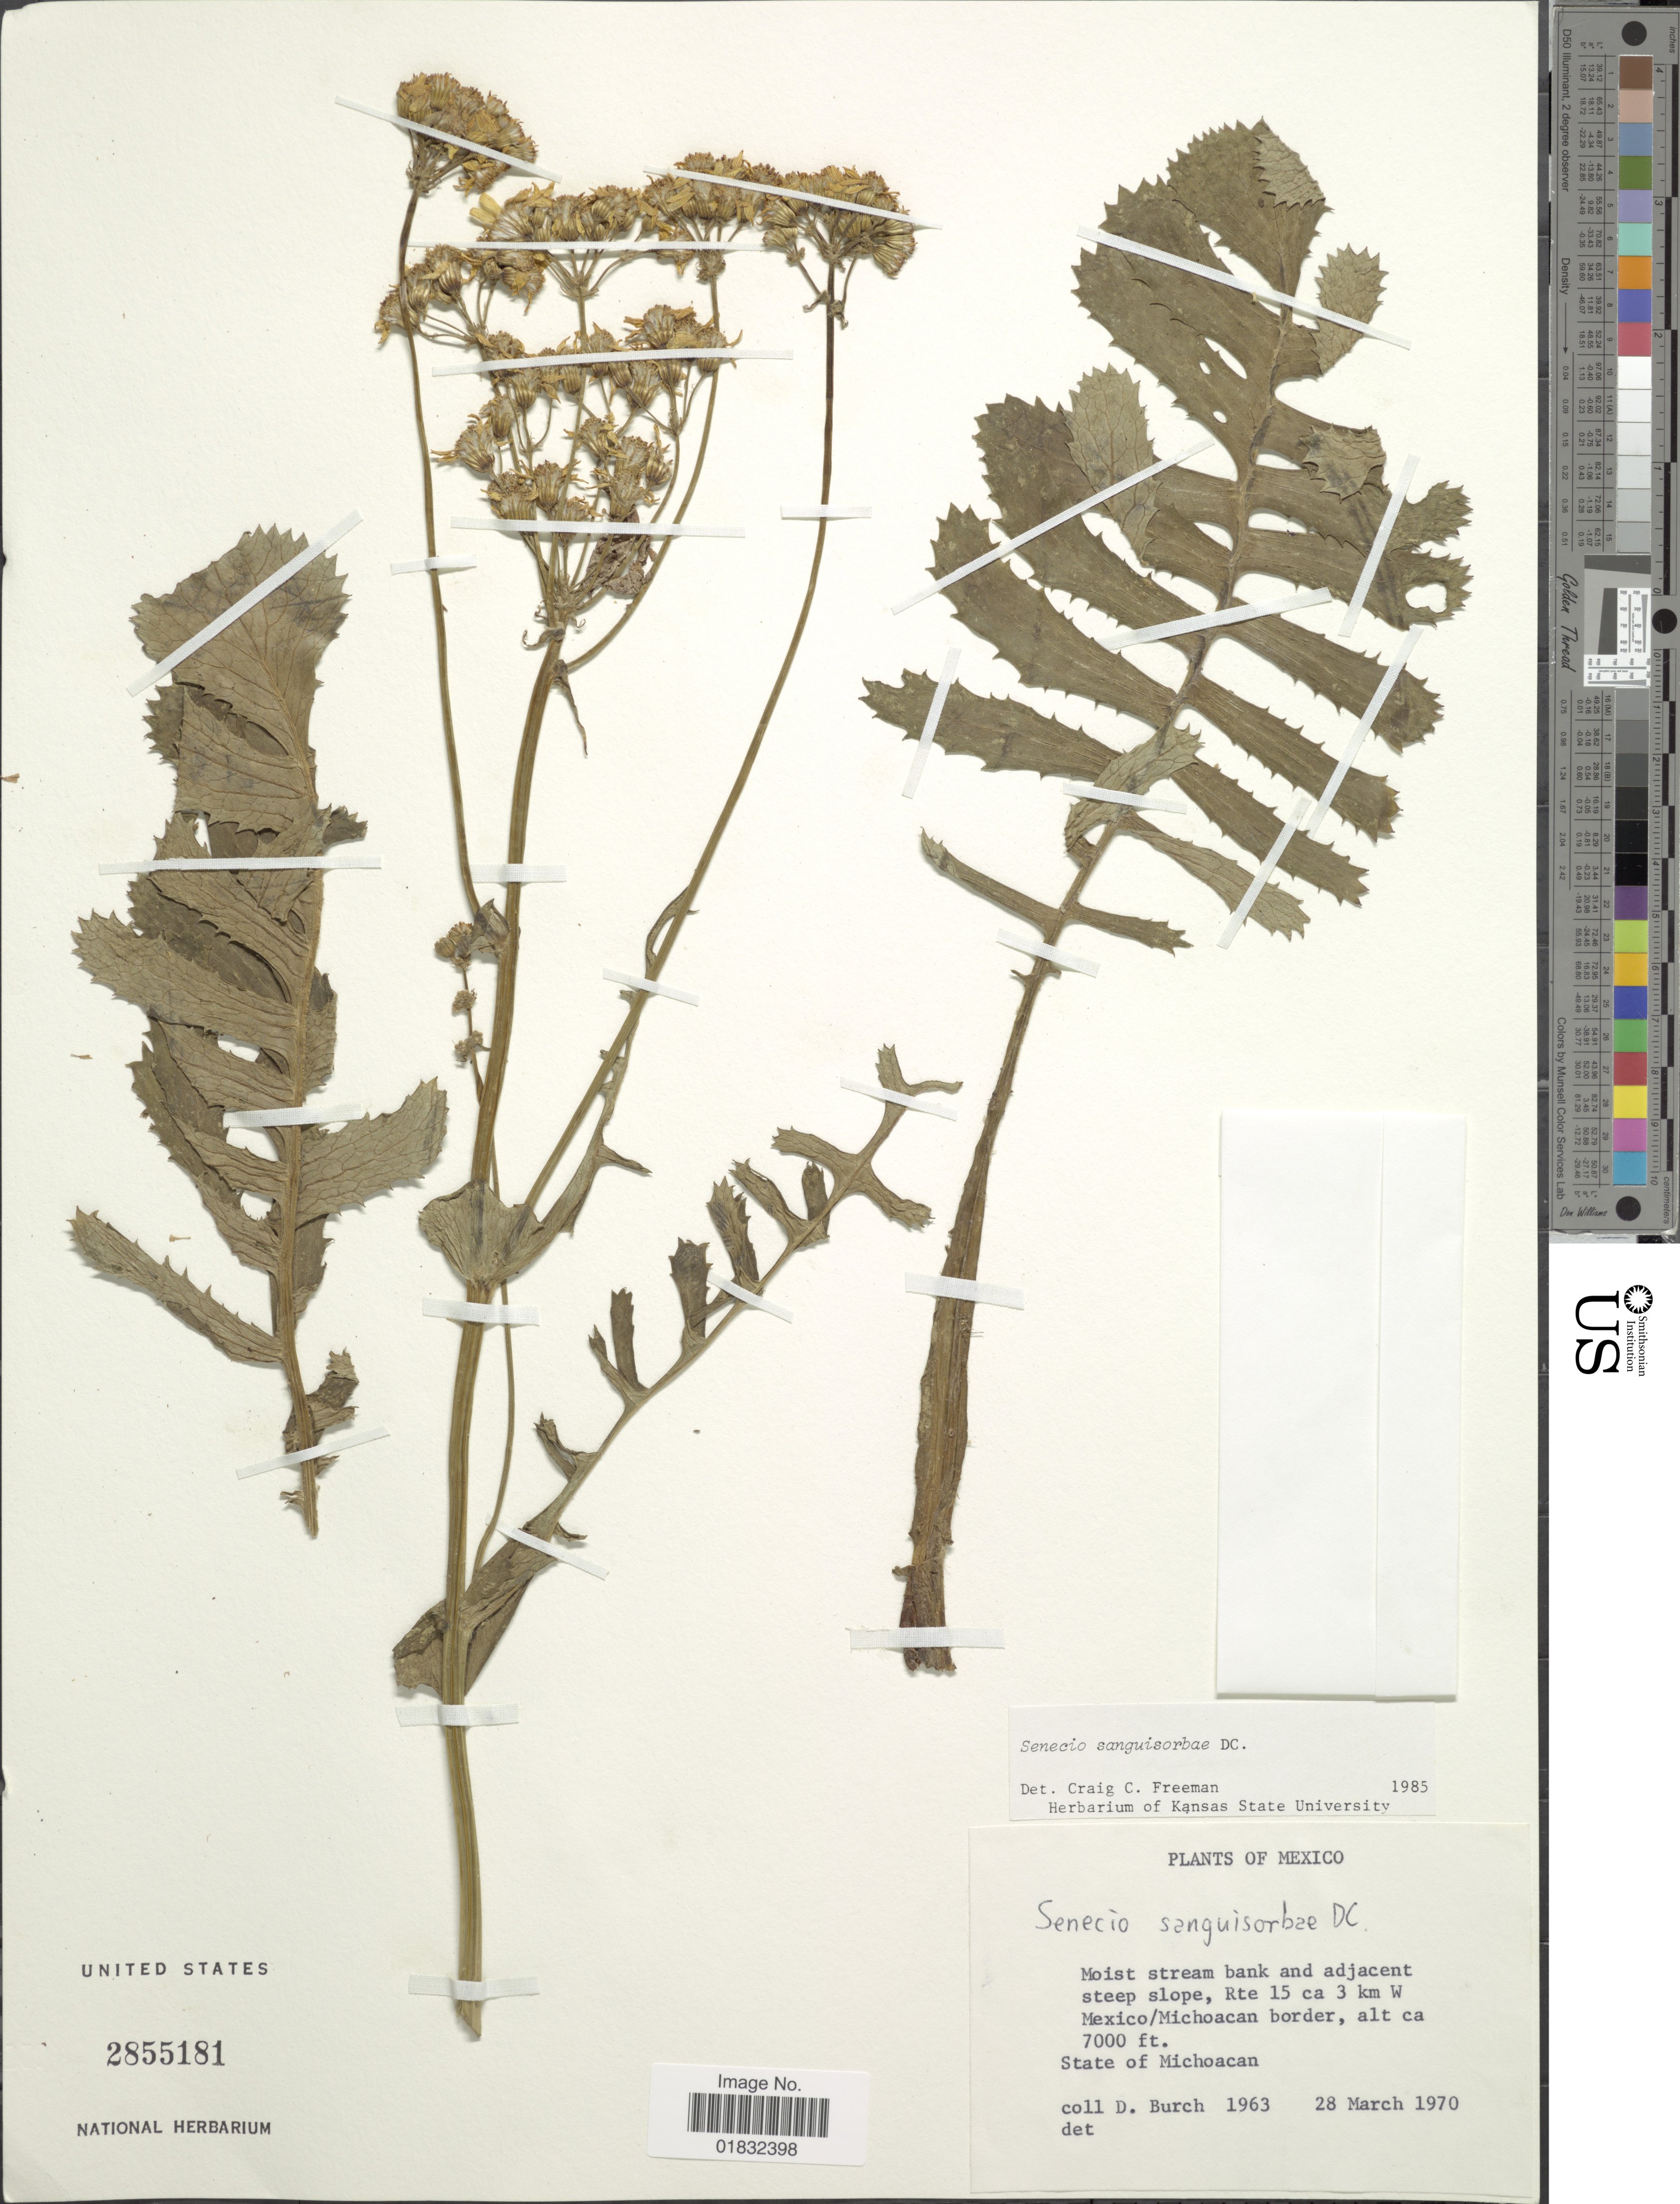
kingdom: Plantae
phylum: Tracheophyta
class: Magnoliopsida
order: Asterales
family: Asteraceae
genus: Packera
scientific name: Packera sanguisorbae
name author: (DC.) C. Jeffrey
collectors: D. Burch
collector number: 1963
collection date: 1970-03-28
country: Mexico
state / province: Michoacán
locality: Moist stream bank and adjacent steep slope, Rte 15 ca 3 km W Mexico/Michoacan border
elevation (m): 2134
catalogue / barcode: US 2855181